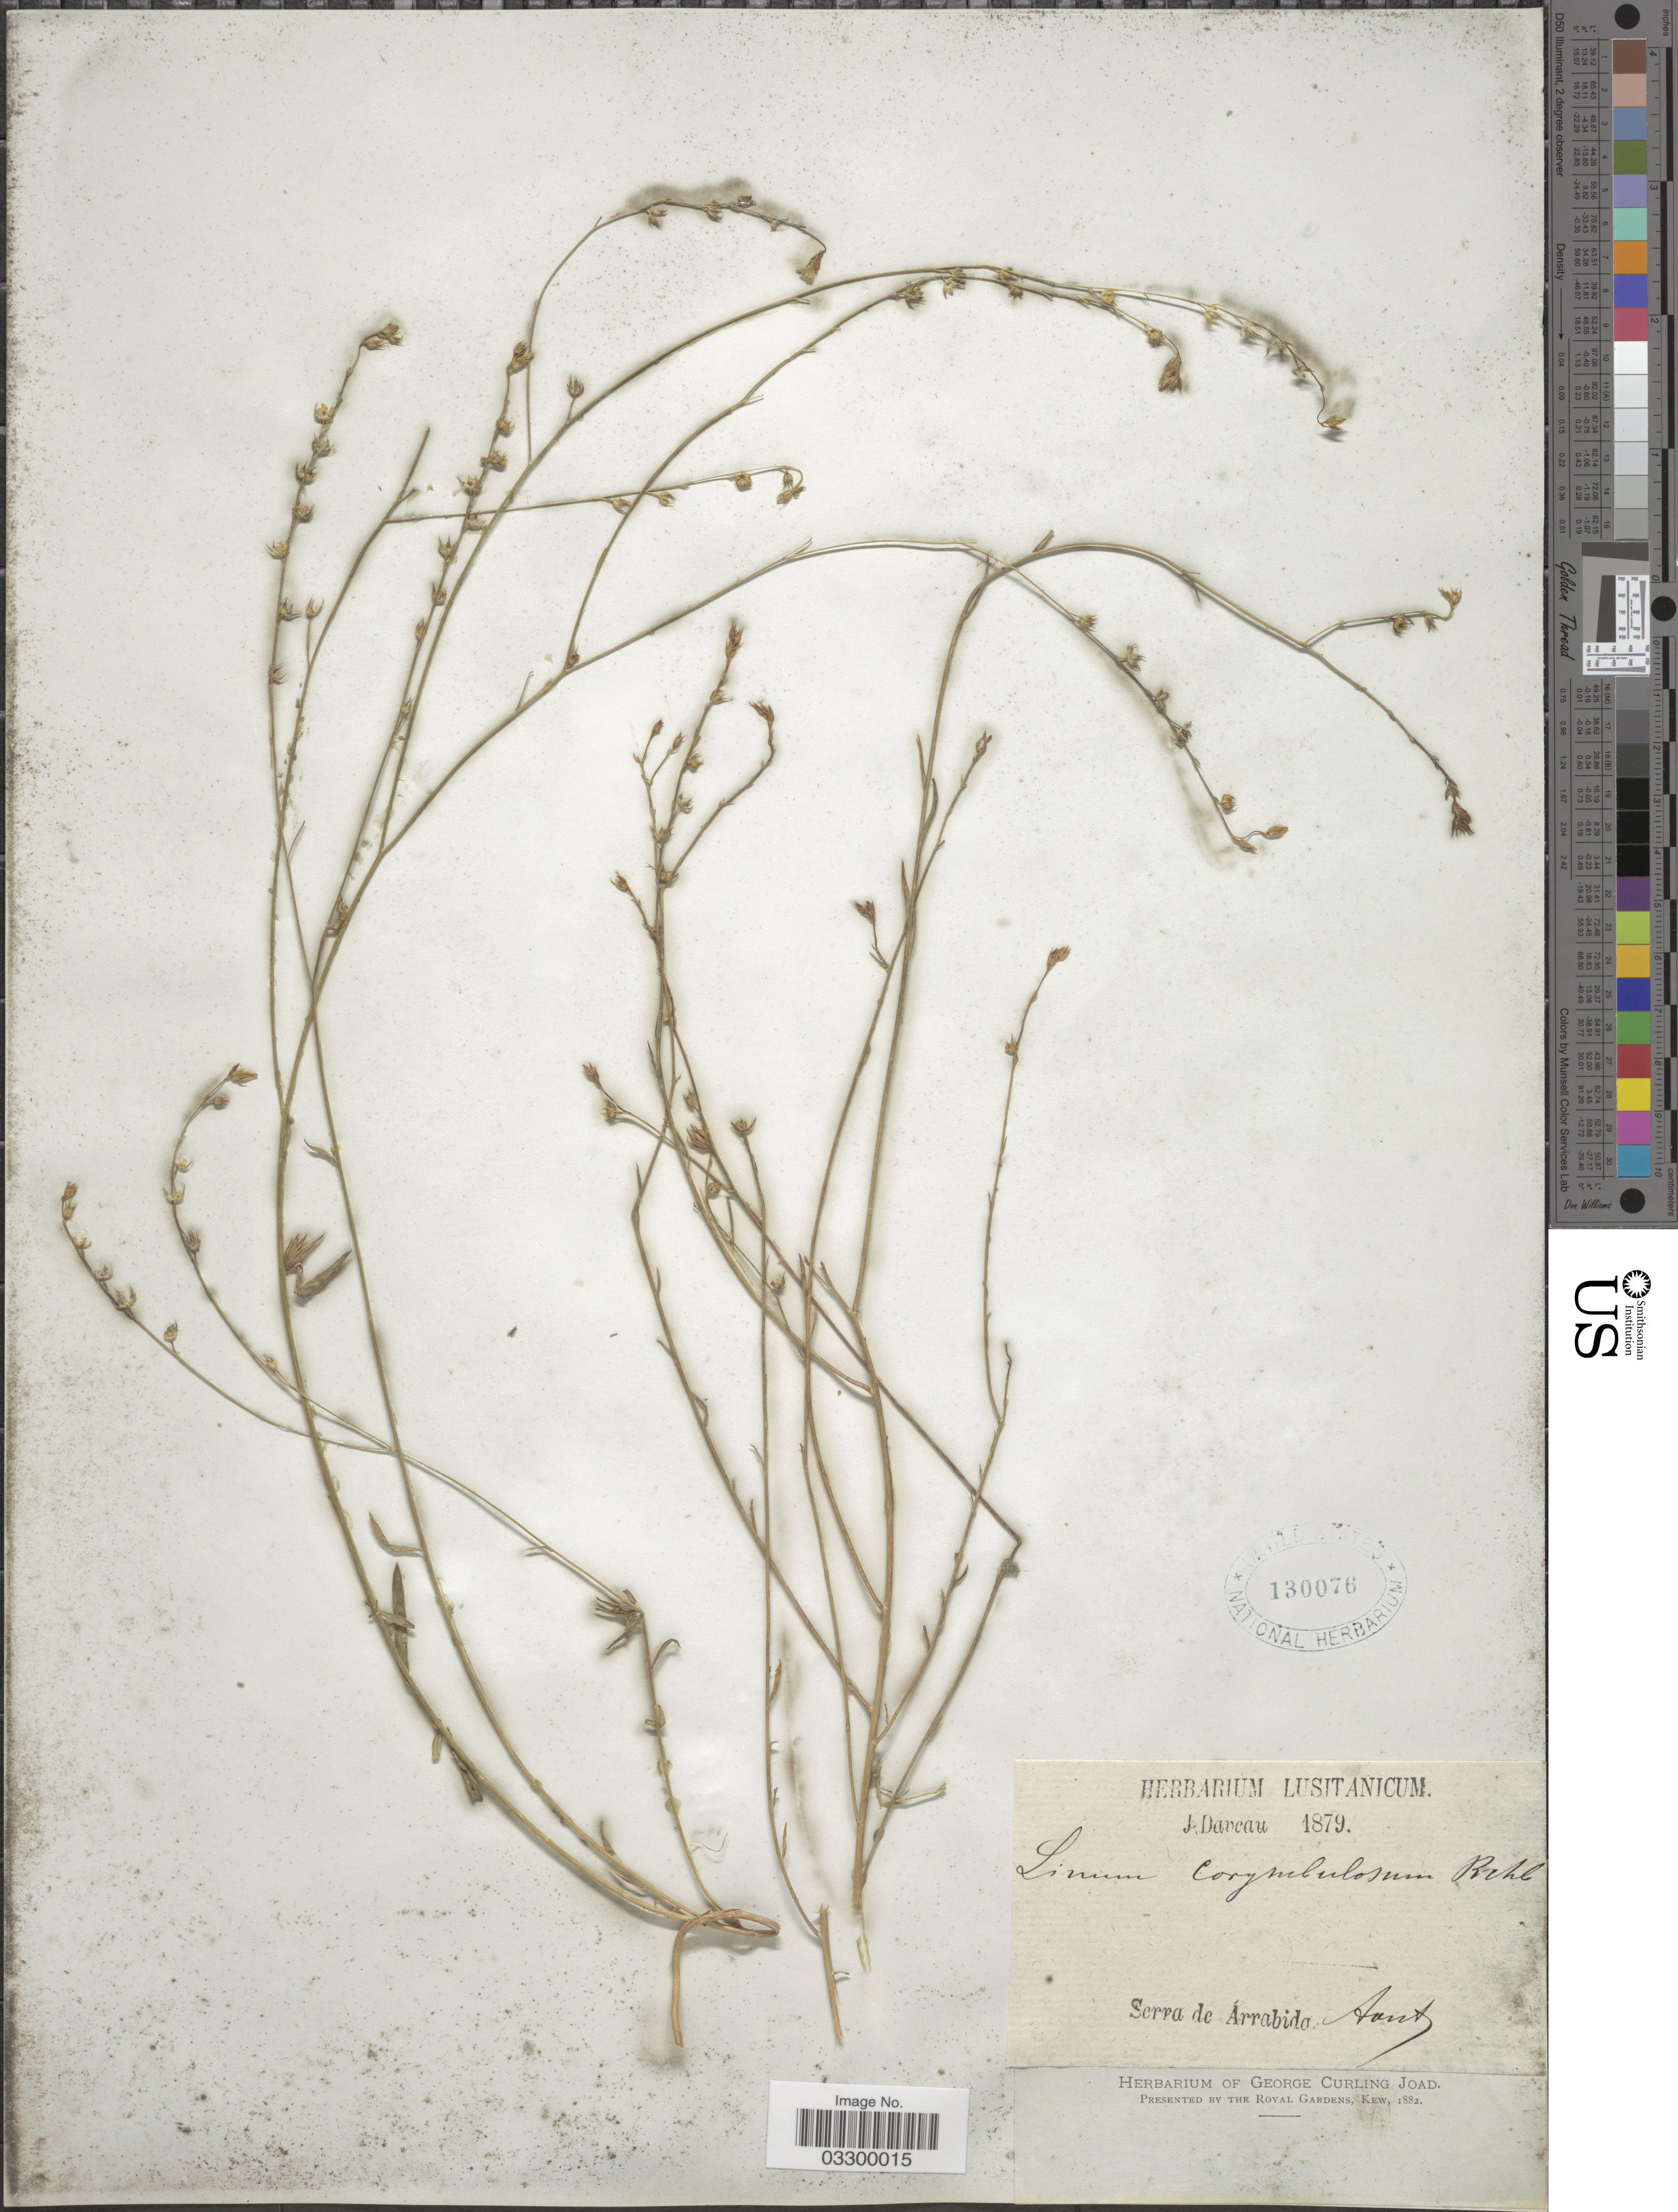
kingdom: Plantae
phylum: Tracheophyta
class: Magnoliopsida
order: Malpighiales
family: Linaceae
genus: Linum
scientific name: Linum corymbulosum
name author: Rchb.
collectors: J. Daveau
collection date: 1879-08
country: Portugal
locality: Serra de Arrabida.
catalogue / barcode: US 130076